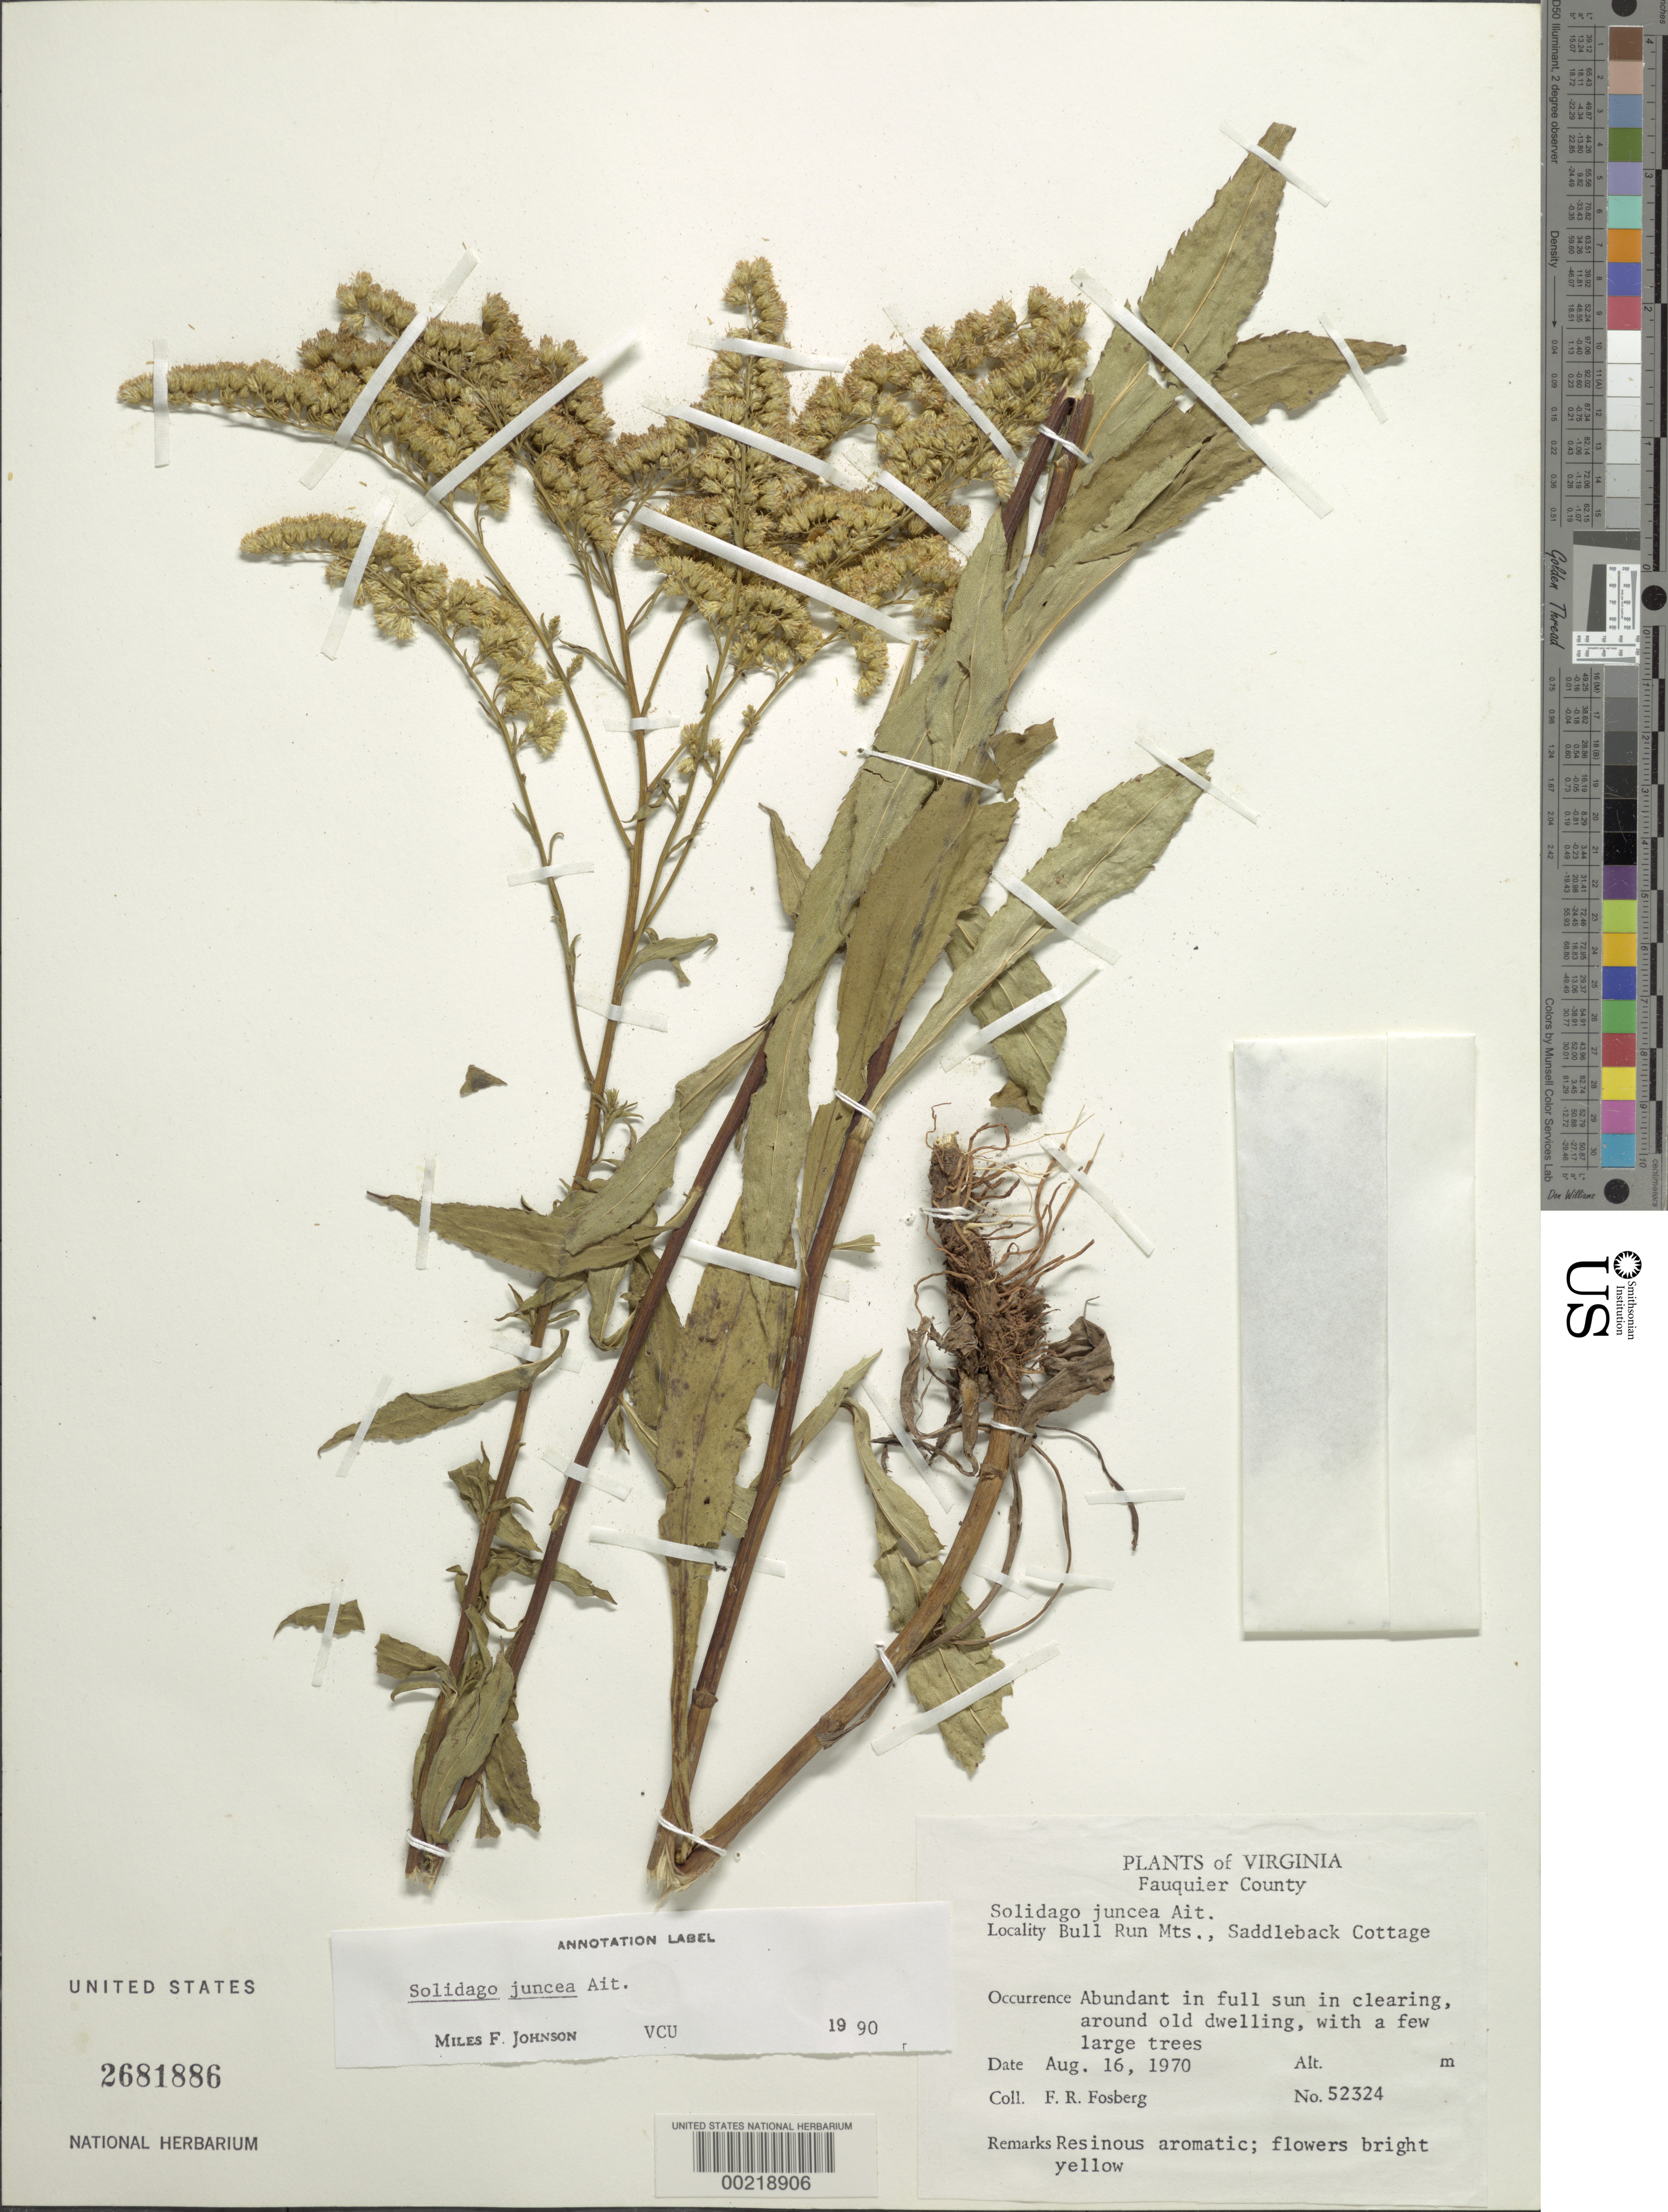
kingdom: Plantae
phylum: Tracheophyta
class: Magnoliopsida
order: Asterales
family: Asteraceae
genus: Solidago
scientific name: Solidago juncea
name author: Aiton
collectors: F. R. Fosberg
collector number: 52324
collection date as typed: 16 Aug 1970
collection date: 1970-08-16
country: United States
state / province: Virginia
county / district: Fauquier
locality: Bull Run Mountains Saddleback Cottage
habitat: Clearing around old dwelling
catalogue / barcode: US 2681886